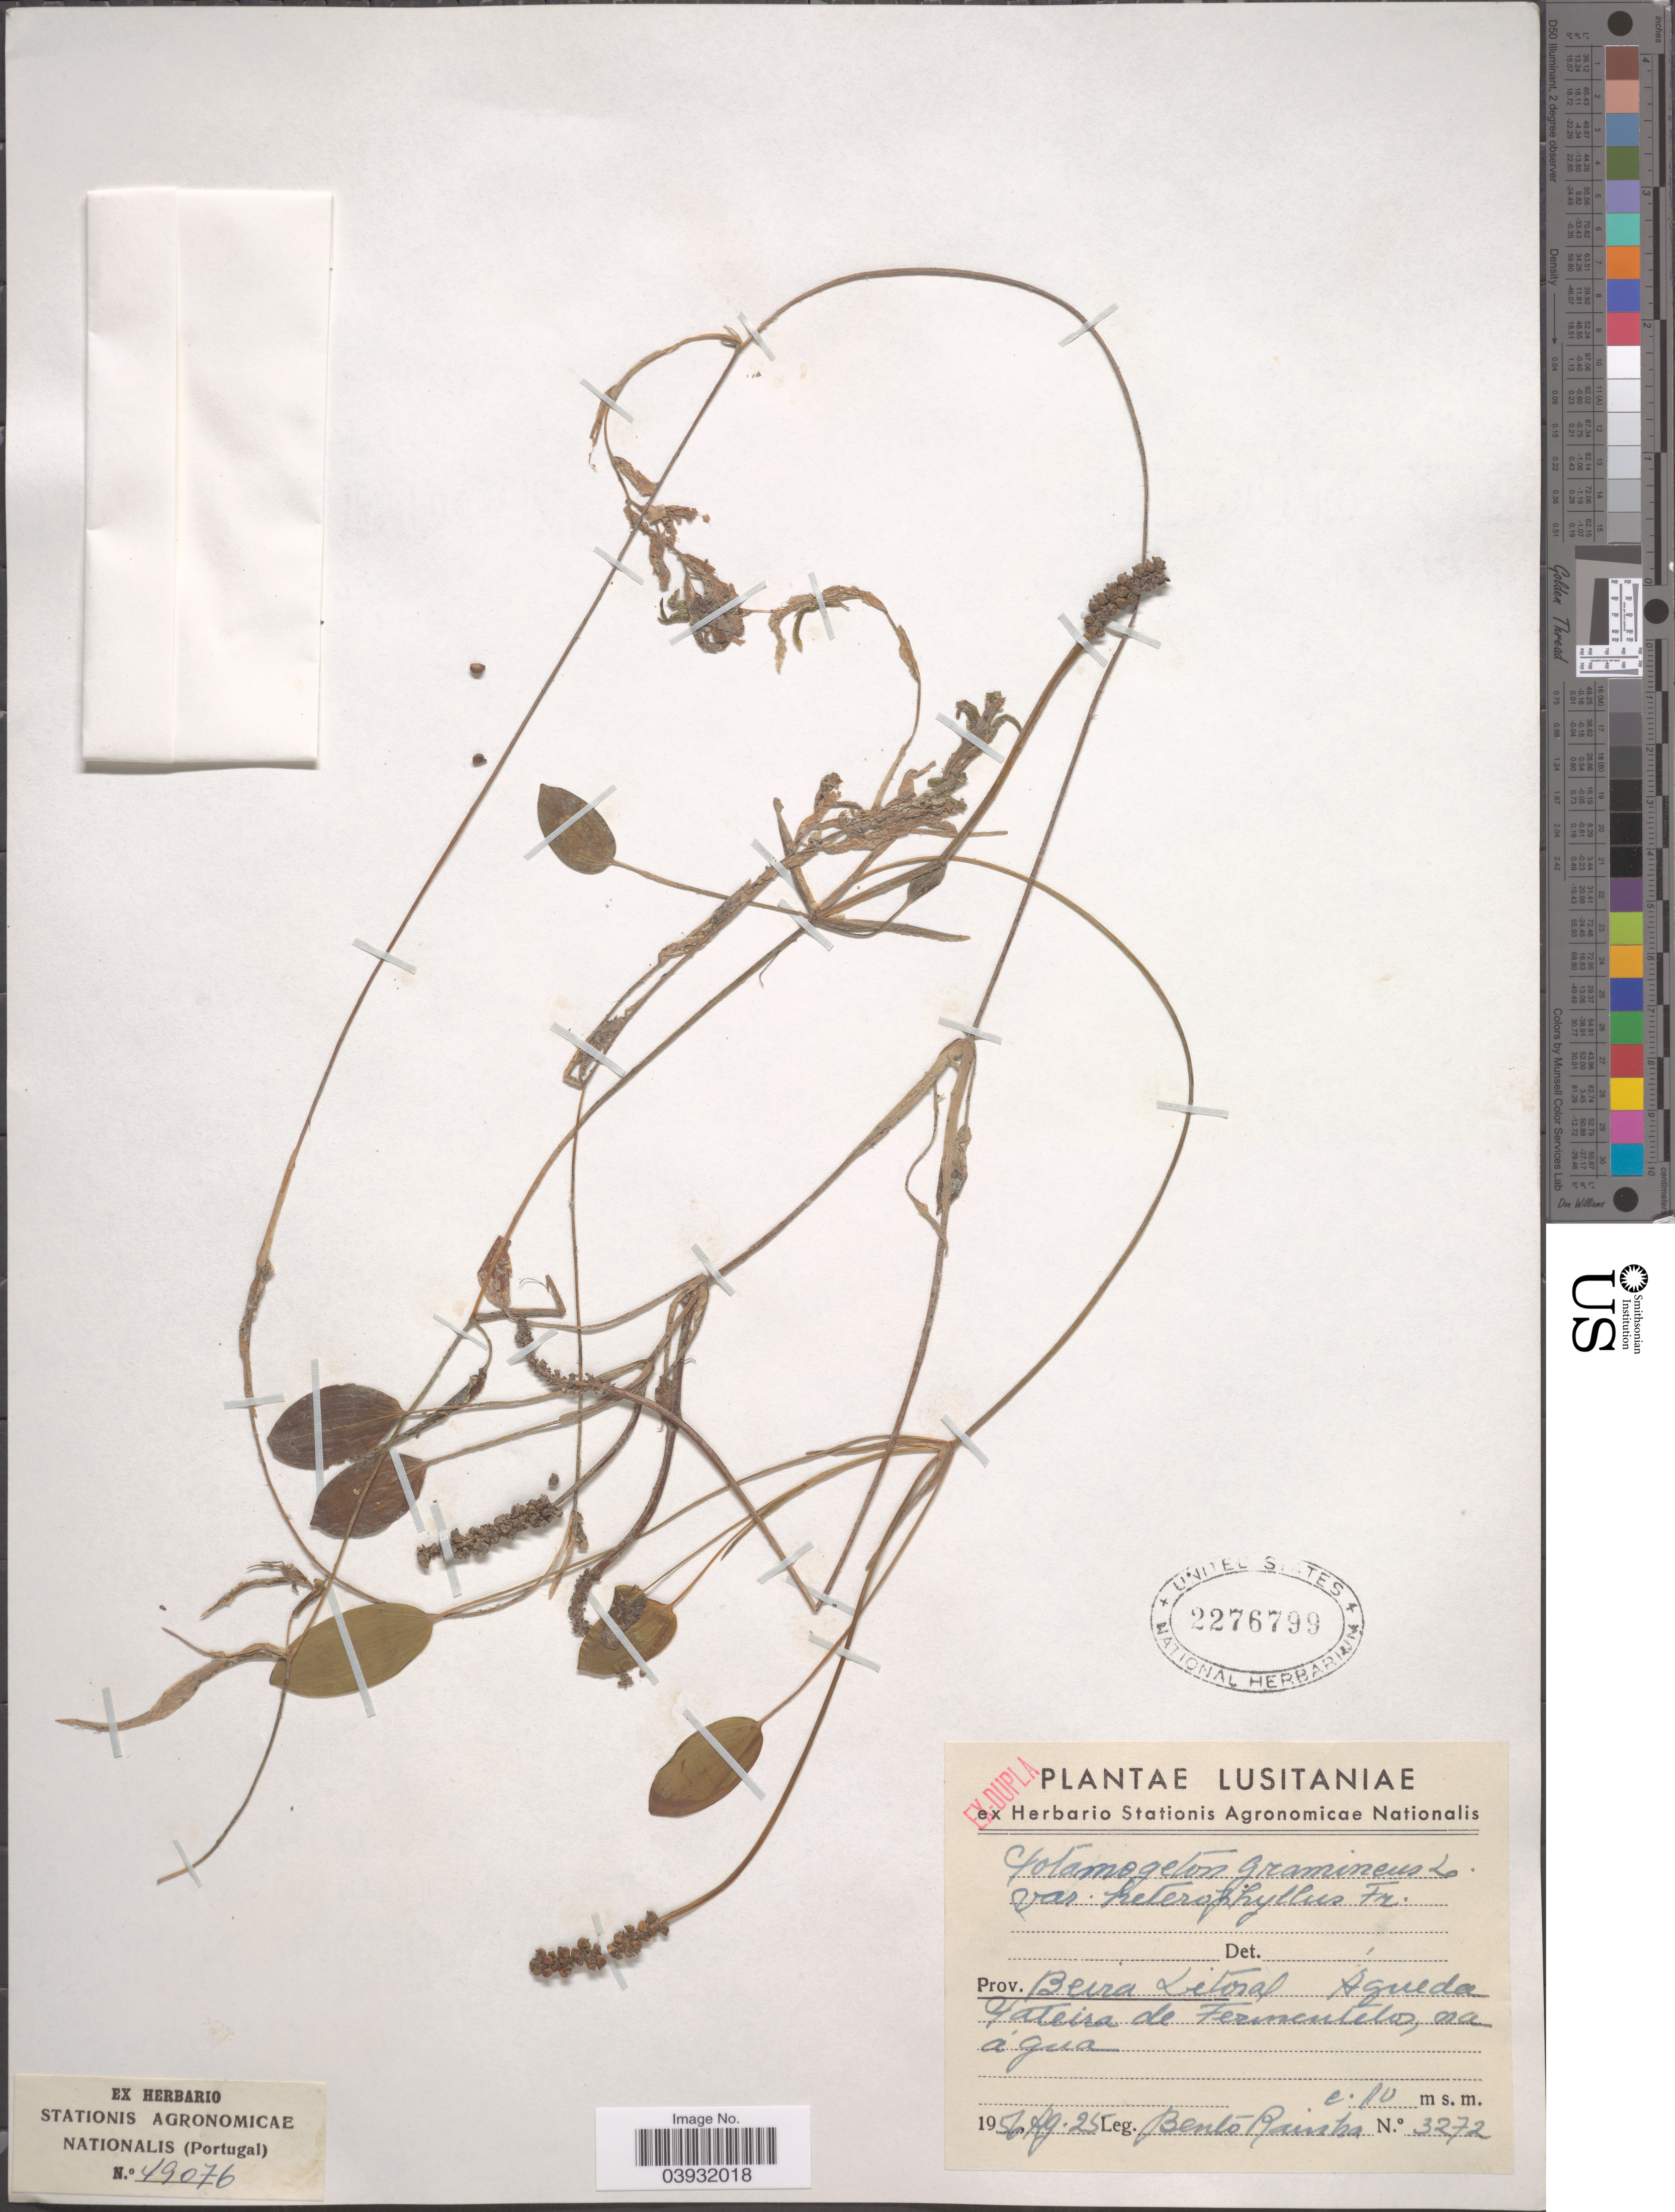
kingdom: Plantae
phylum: Tracheophyta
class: Liliopsida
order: Alismatales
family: Potamogetonaceae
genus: Potamogeton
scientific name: Potamogeton gramineus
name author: L.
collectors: B. Rainha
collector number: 3272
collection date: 1956-08-25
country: Portugal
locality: Lusitaniae. Prov. Beira Litoral. Agueda Pateira de Fermentelos.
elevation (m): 80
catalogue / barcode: US 2276799